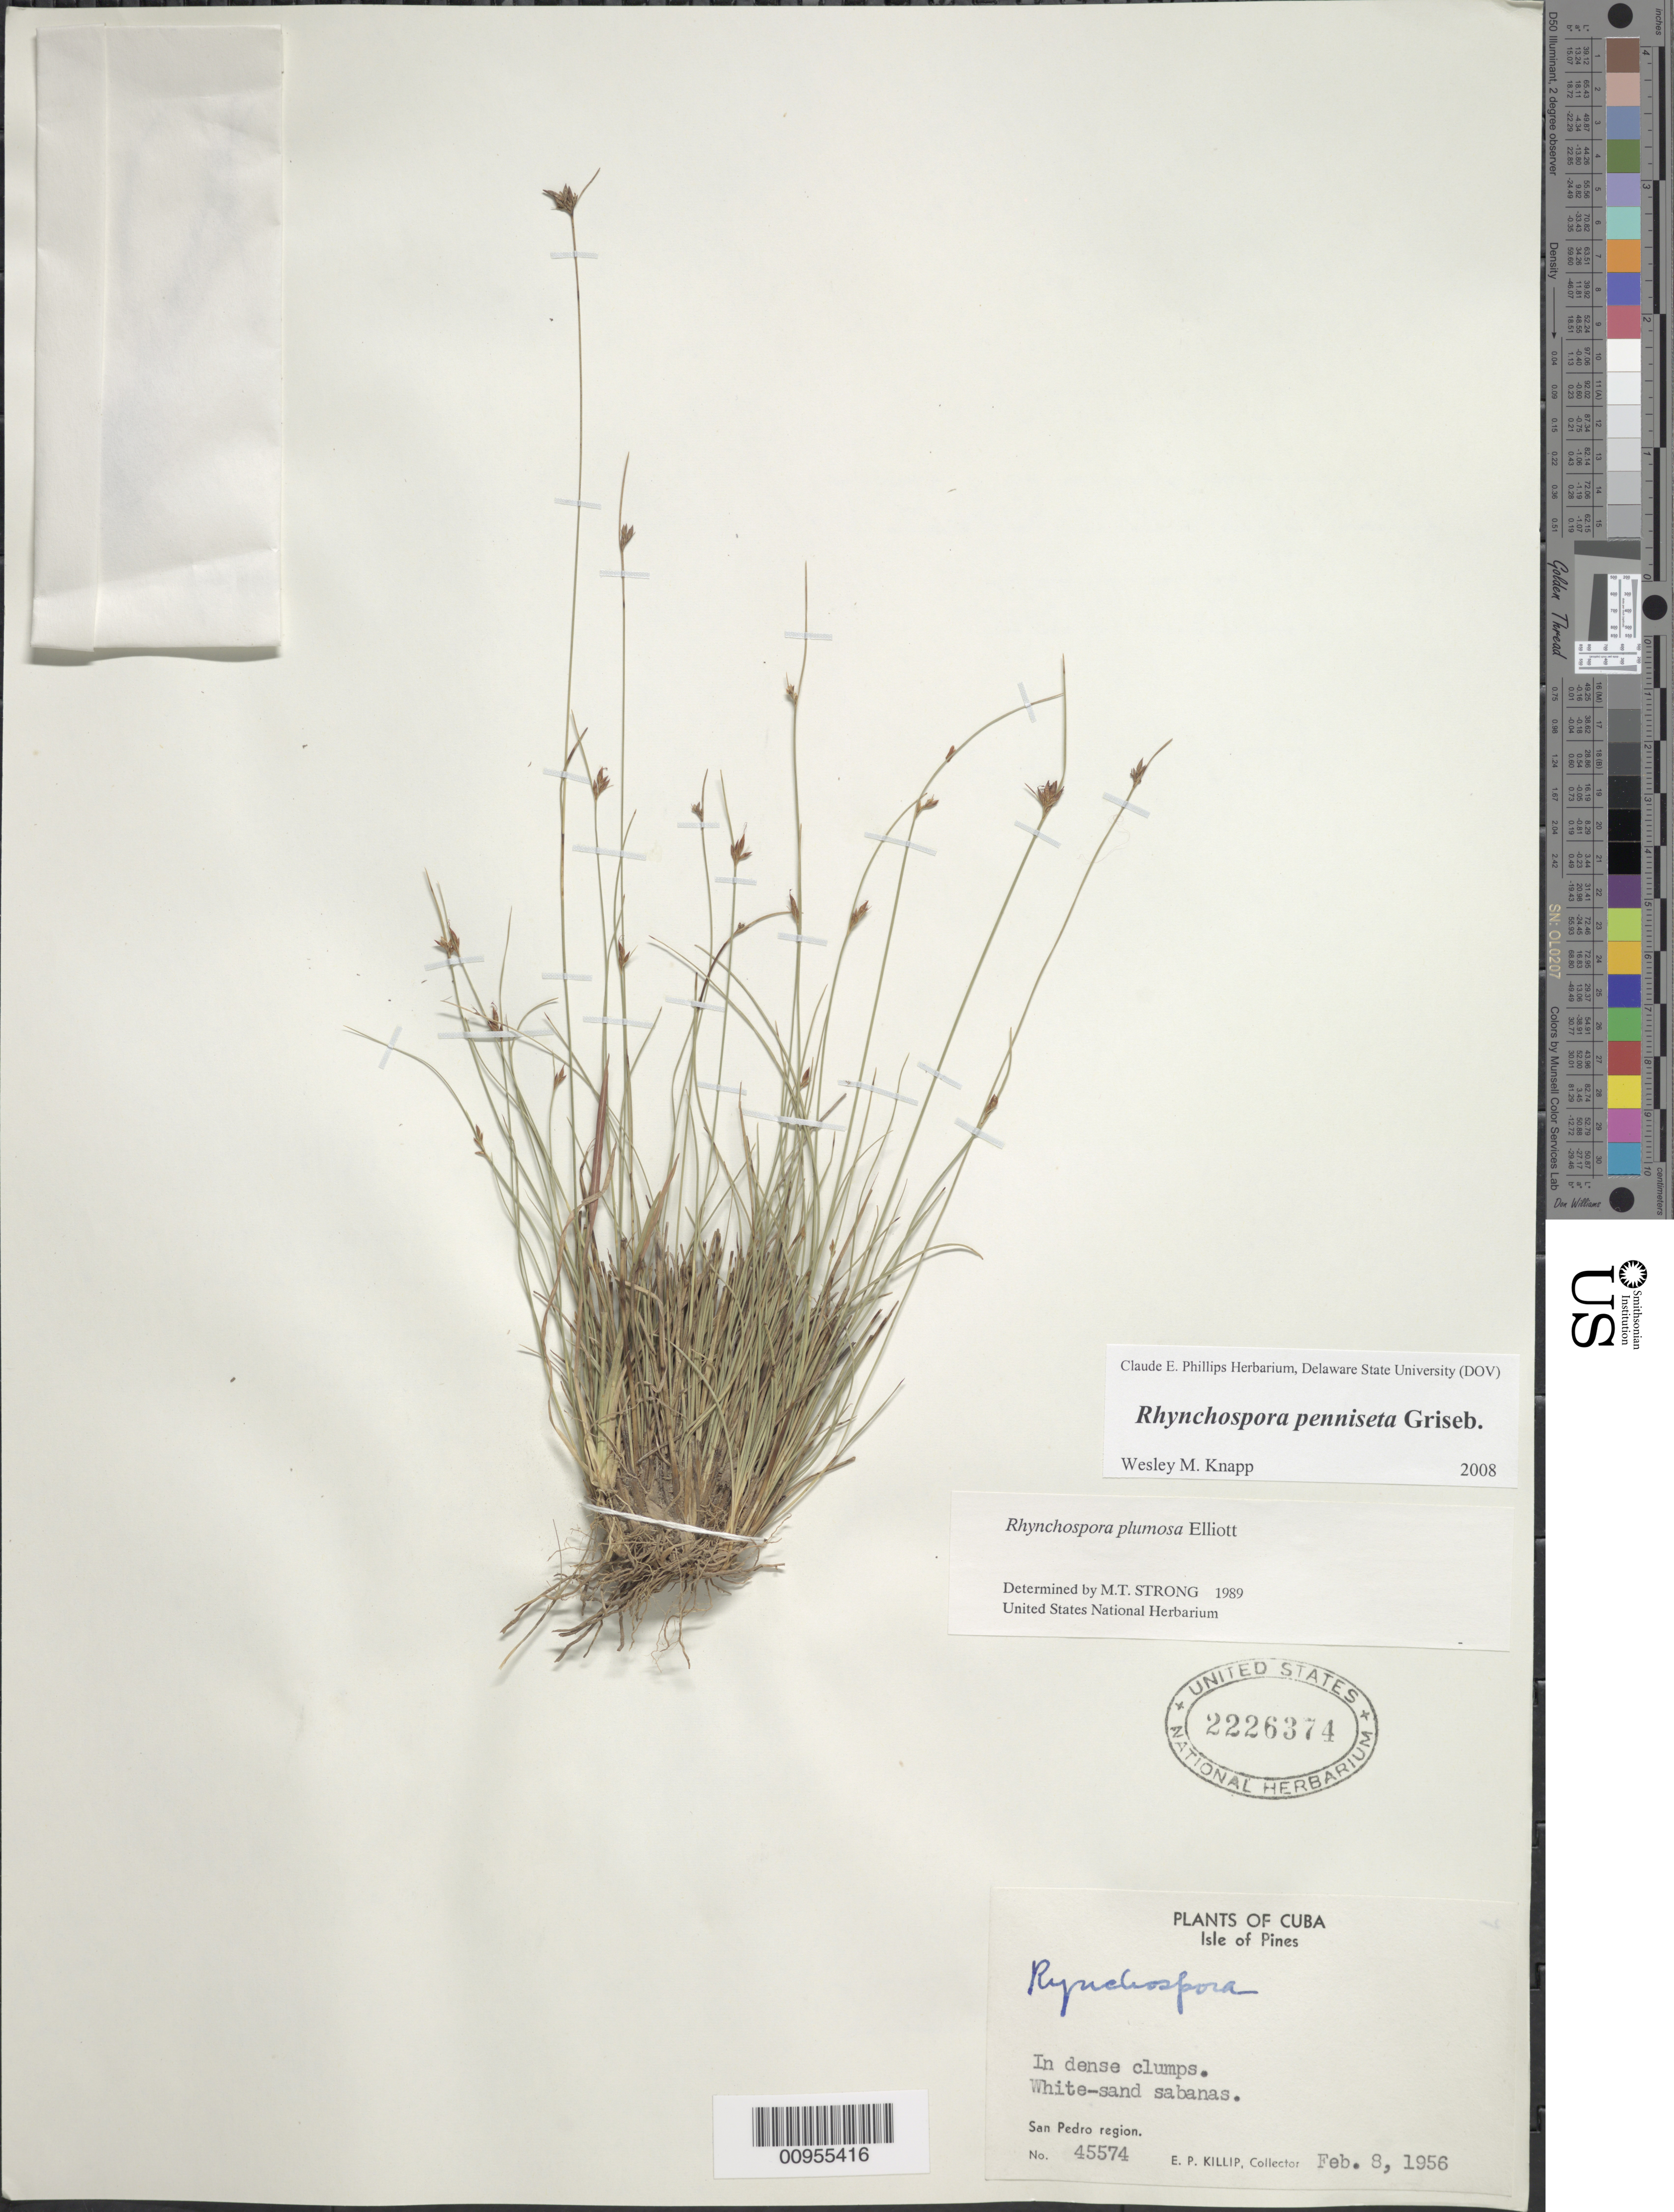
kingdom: Plantae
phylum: Tracheophyta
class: Liliopsida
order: Poales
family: Cyperaceae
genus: Rhynchospora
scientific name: Rhynchospora penniseta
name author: Griseb.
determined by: Knapp, W. M.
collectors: E. P. Killip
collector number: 45574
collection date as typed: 08 Feb 1956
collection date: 1956-02-08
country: Cuba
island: Isla de la Juventud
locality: San Pedro region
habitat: White sand sabanas.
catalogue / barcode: US 2226374